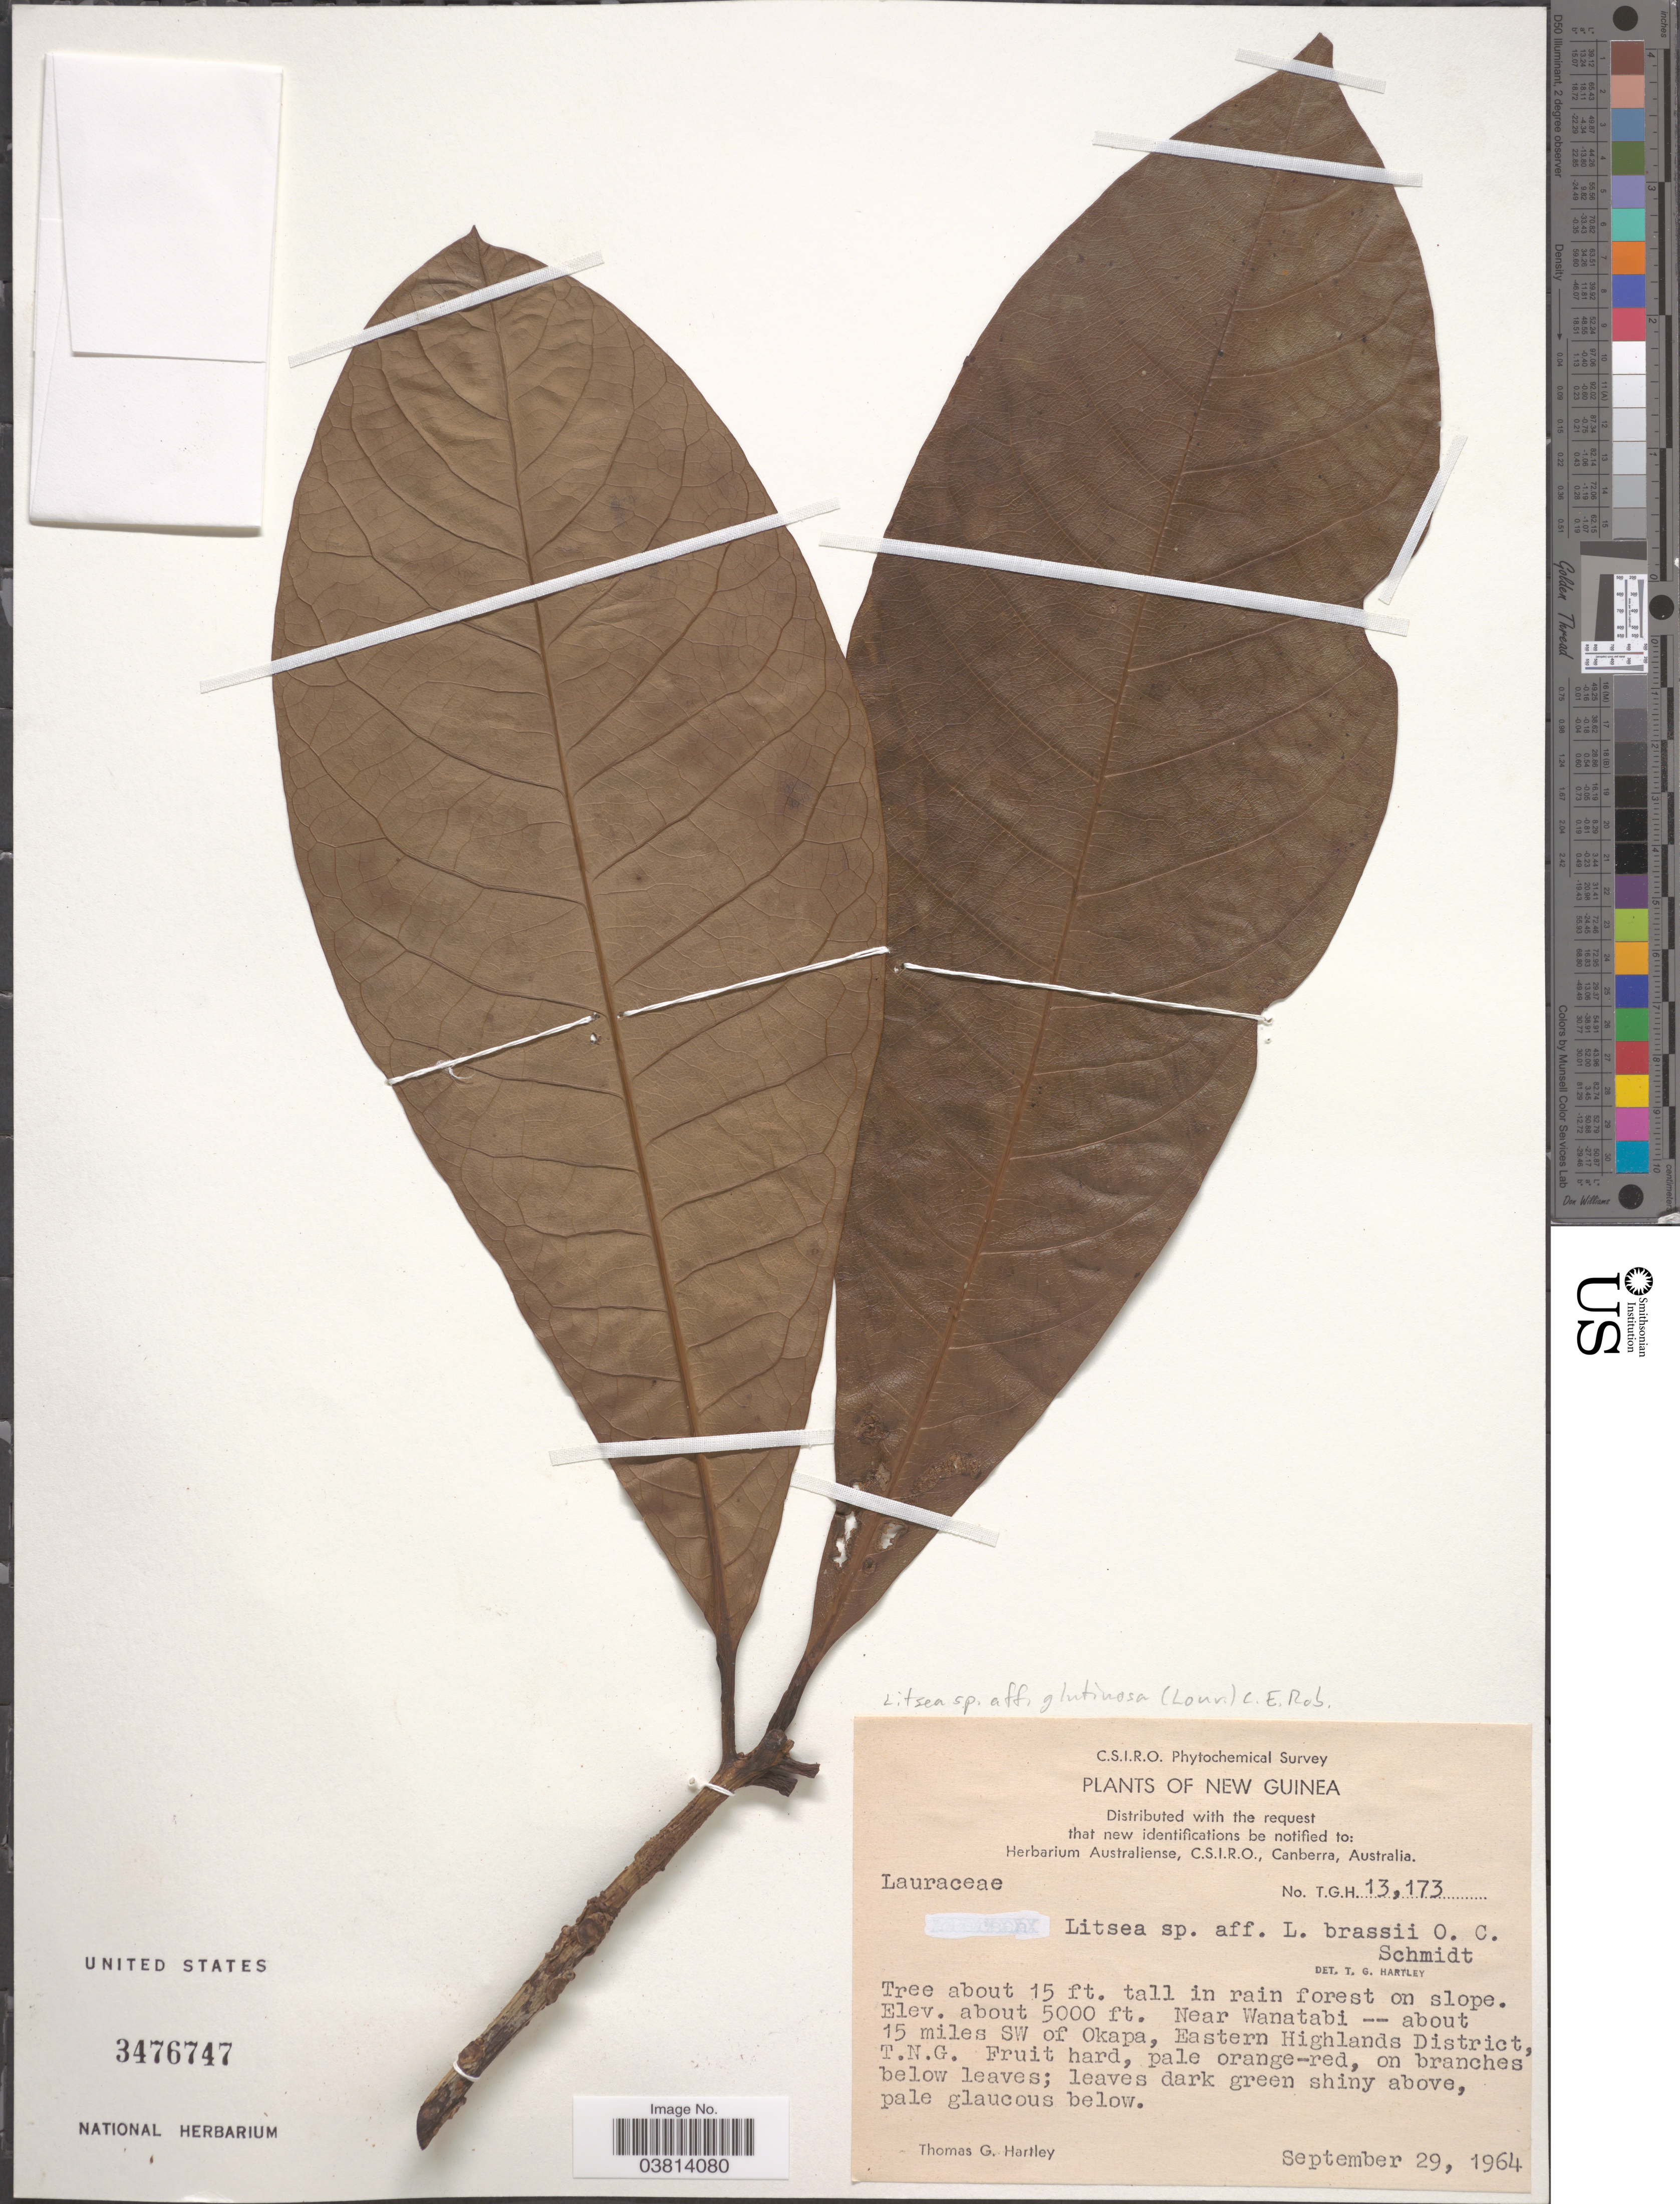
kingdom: Plantae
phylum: Tracheophyta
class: Magnoliopsida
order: Laurales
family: Lauraceae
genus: Litsea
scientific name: Litsea glutinosa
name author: (Lour.) C.B. Rob.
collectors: T. G. Hartley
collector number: TGH13173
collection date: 1964-09-29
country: Papua New Guinea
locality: New Guinea. Near Wanatabi - about 15 miles SW of Okapa, Eastern Highlands District, T.N.G.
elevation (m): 1524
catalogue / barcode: US 3476747